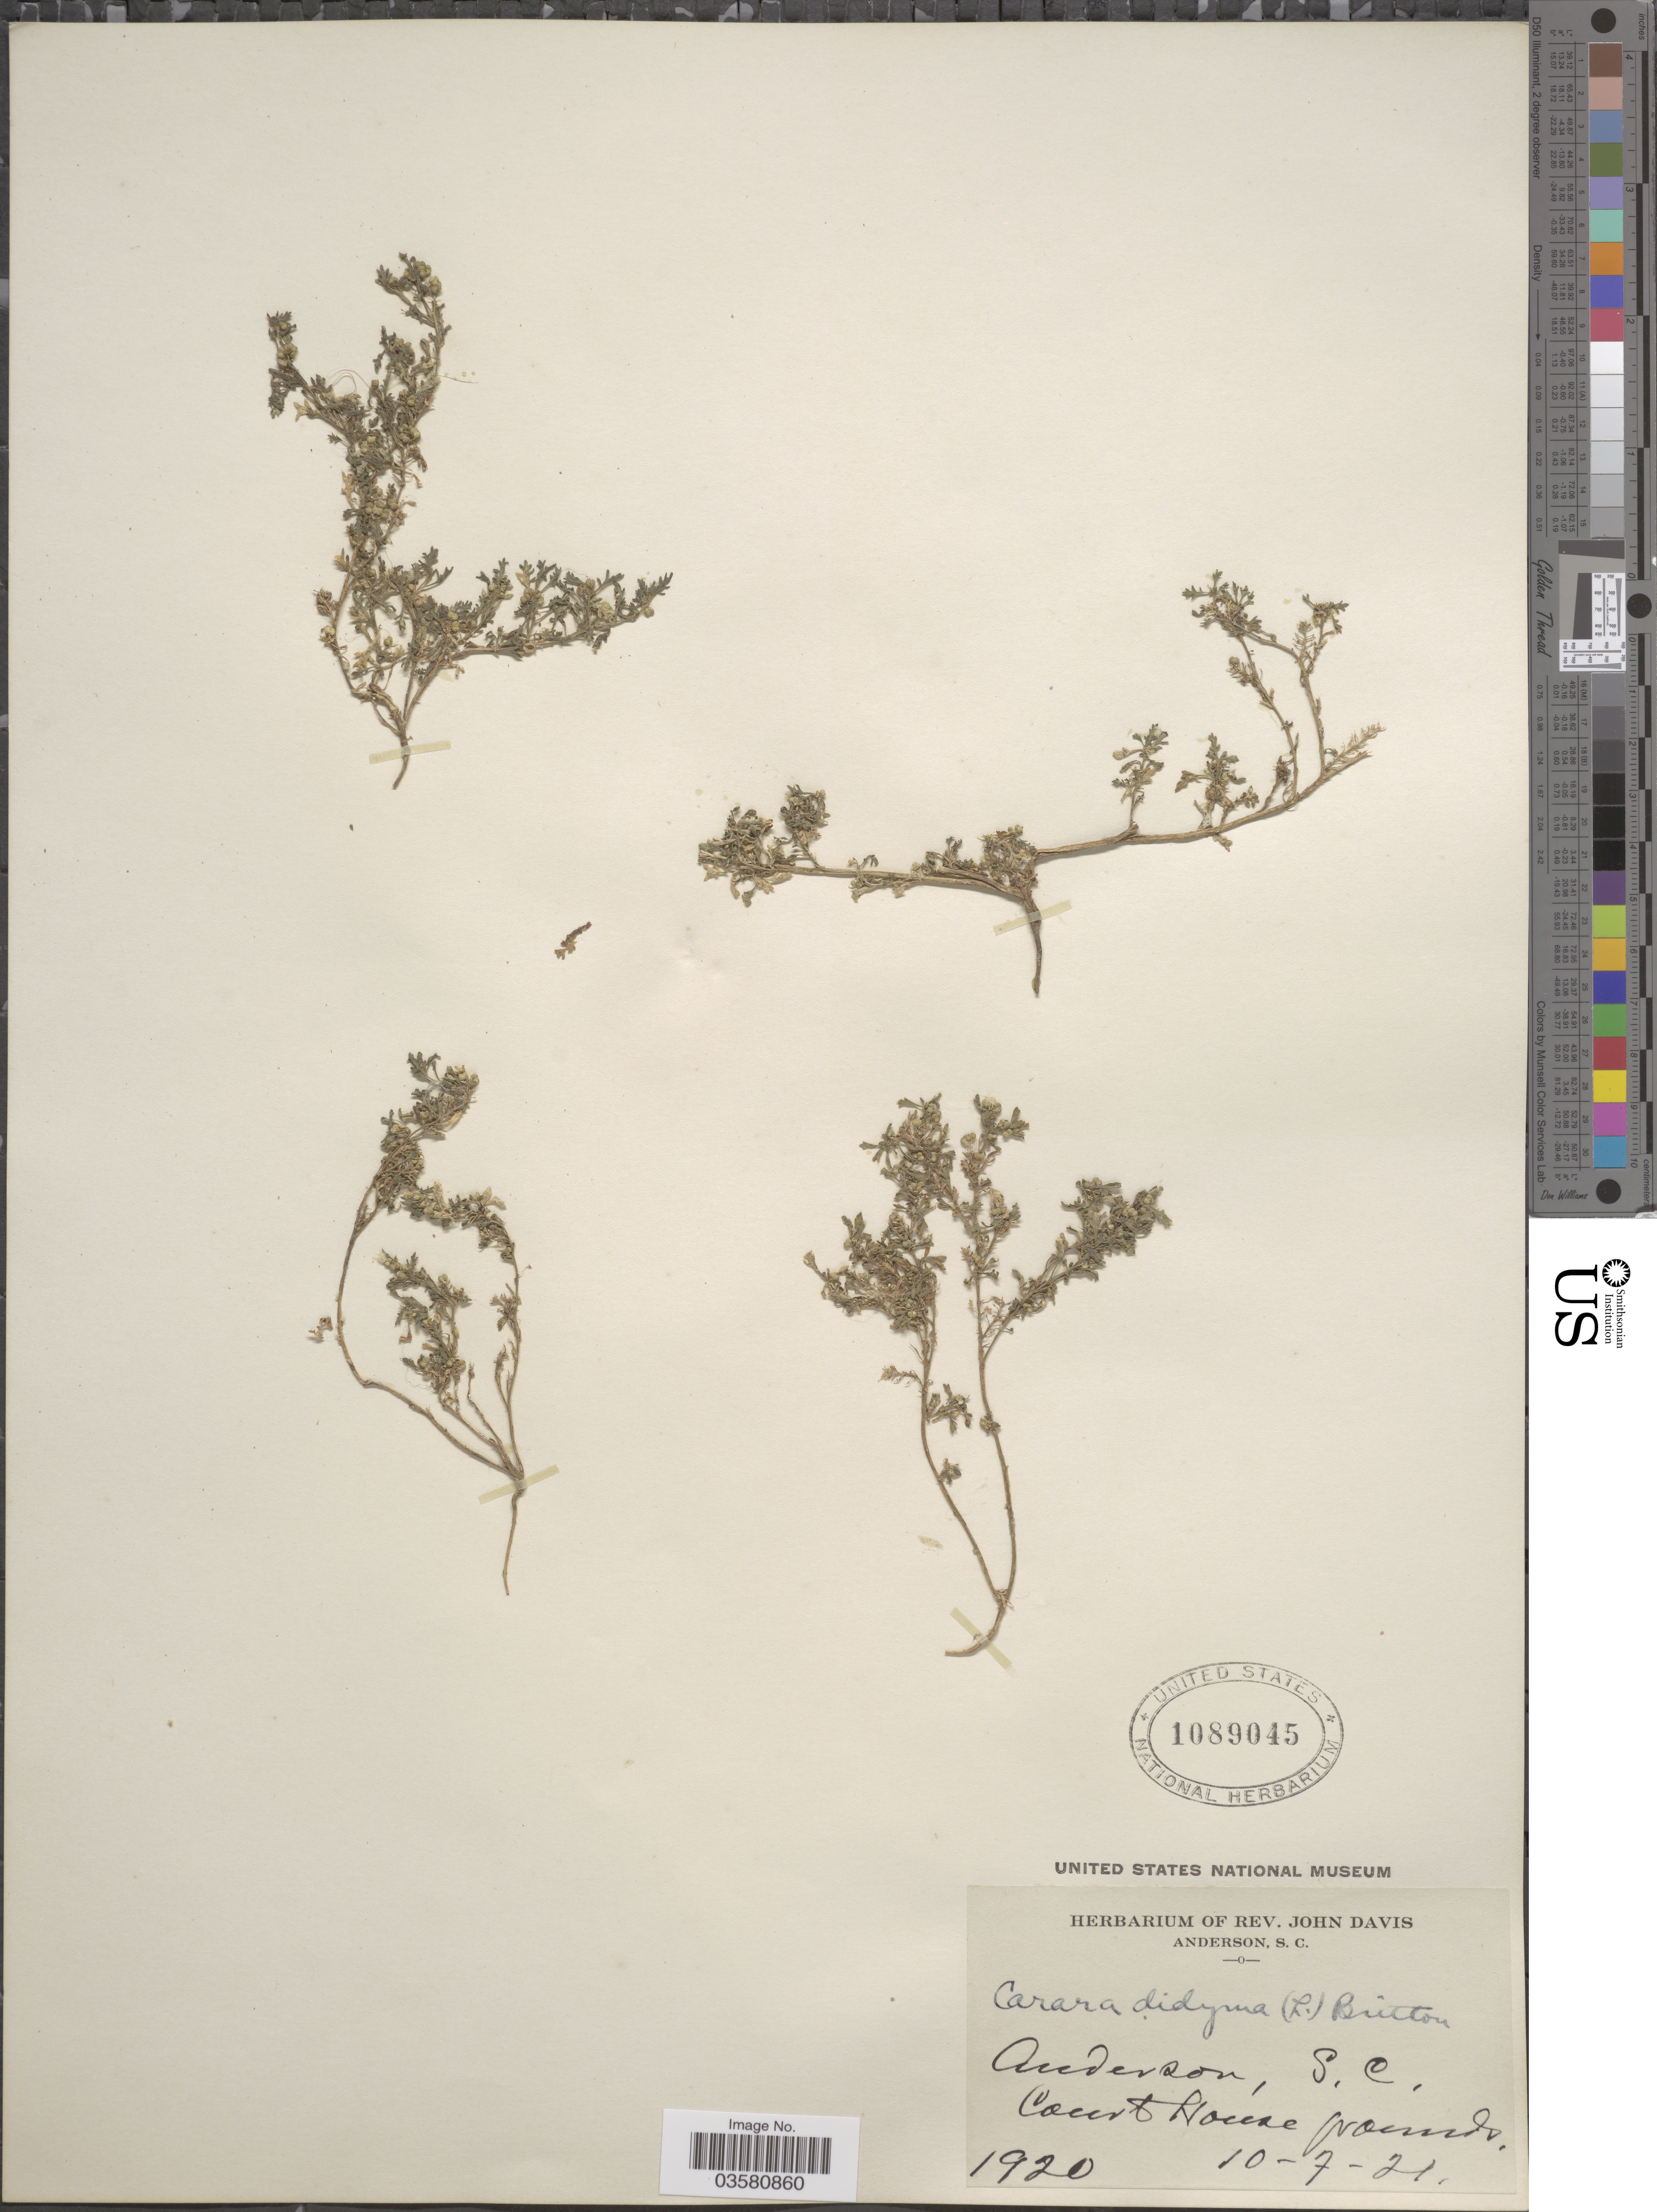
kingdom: Plantae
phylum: Tracheophyta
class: Magnoliopsida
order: Brassicales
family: Brassicaceae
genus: Lepidium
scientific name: Lepidium didymum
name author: L.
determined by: Strong, M. T., (US), Smithsonian Institution - National Museum of Natural History (UNITED STATES)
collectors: ex herb. Rev. John Davis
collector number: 1920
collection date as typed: Transcribed d/m/y: 10/7/21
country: United States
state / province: South Carolina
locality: Anderson. Court House grounds.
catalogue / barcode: US 1089045